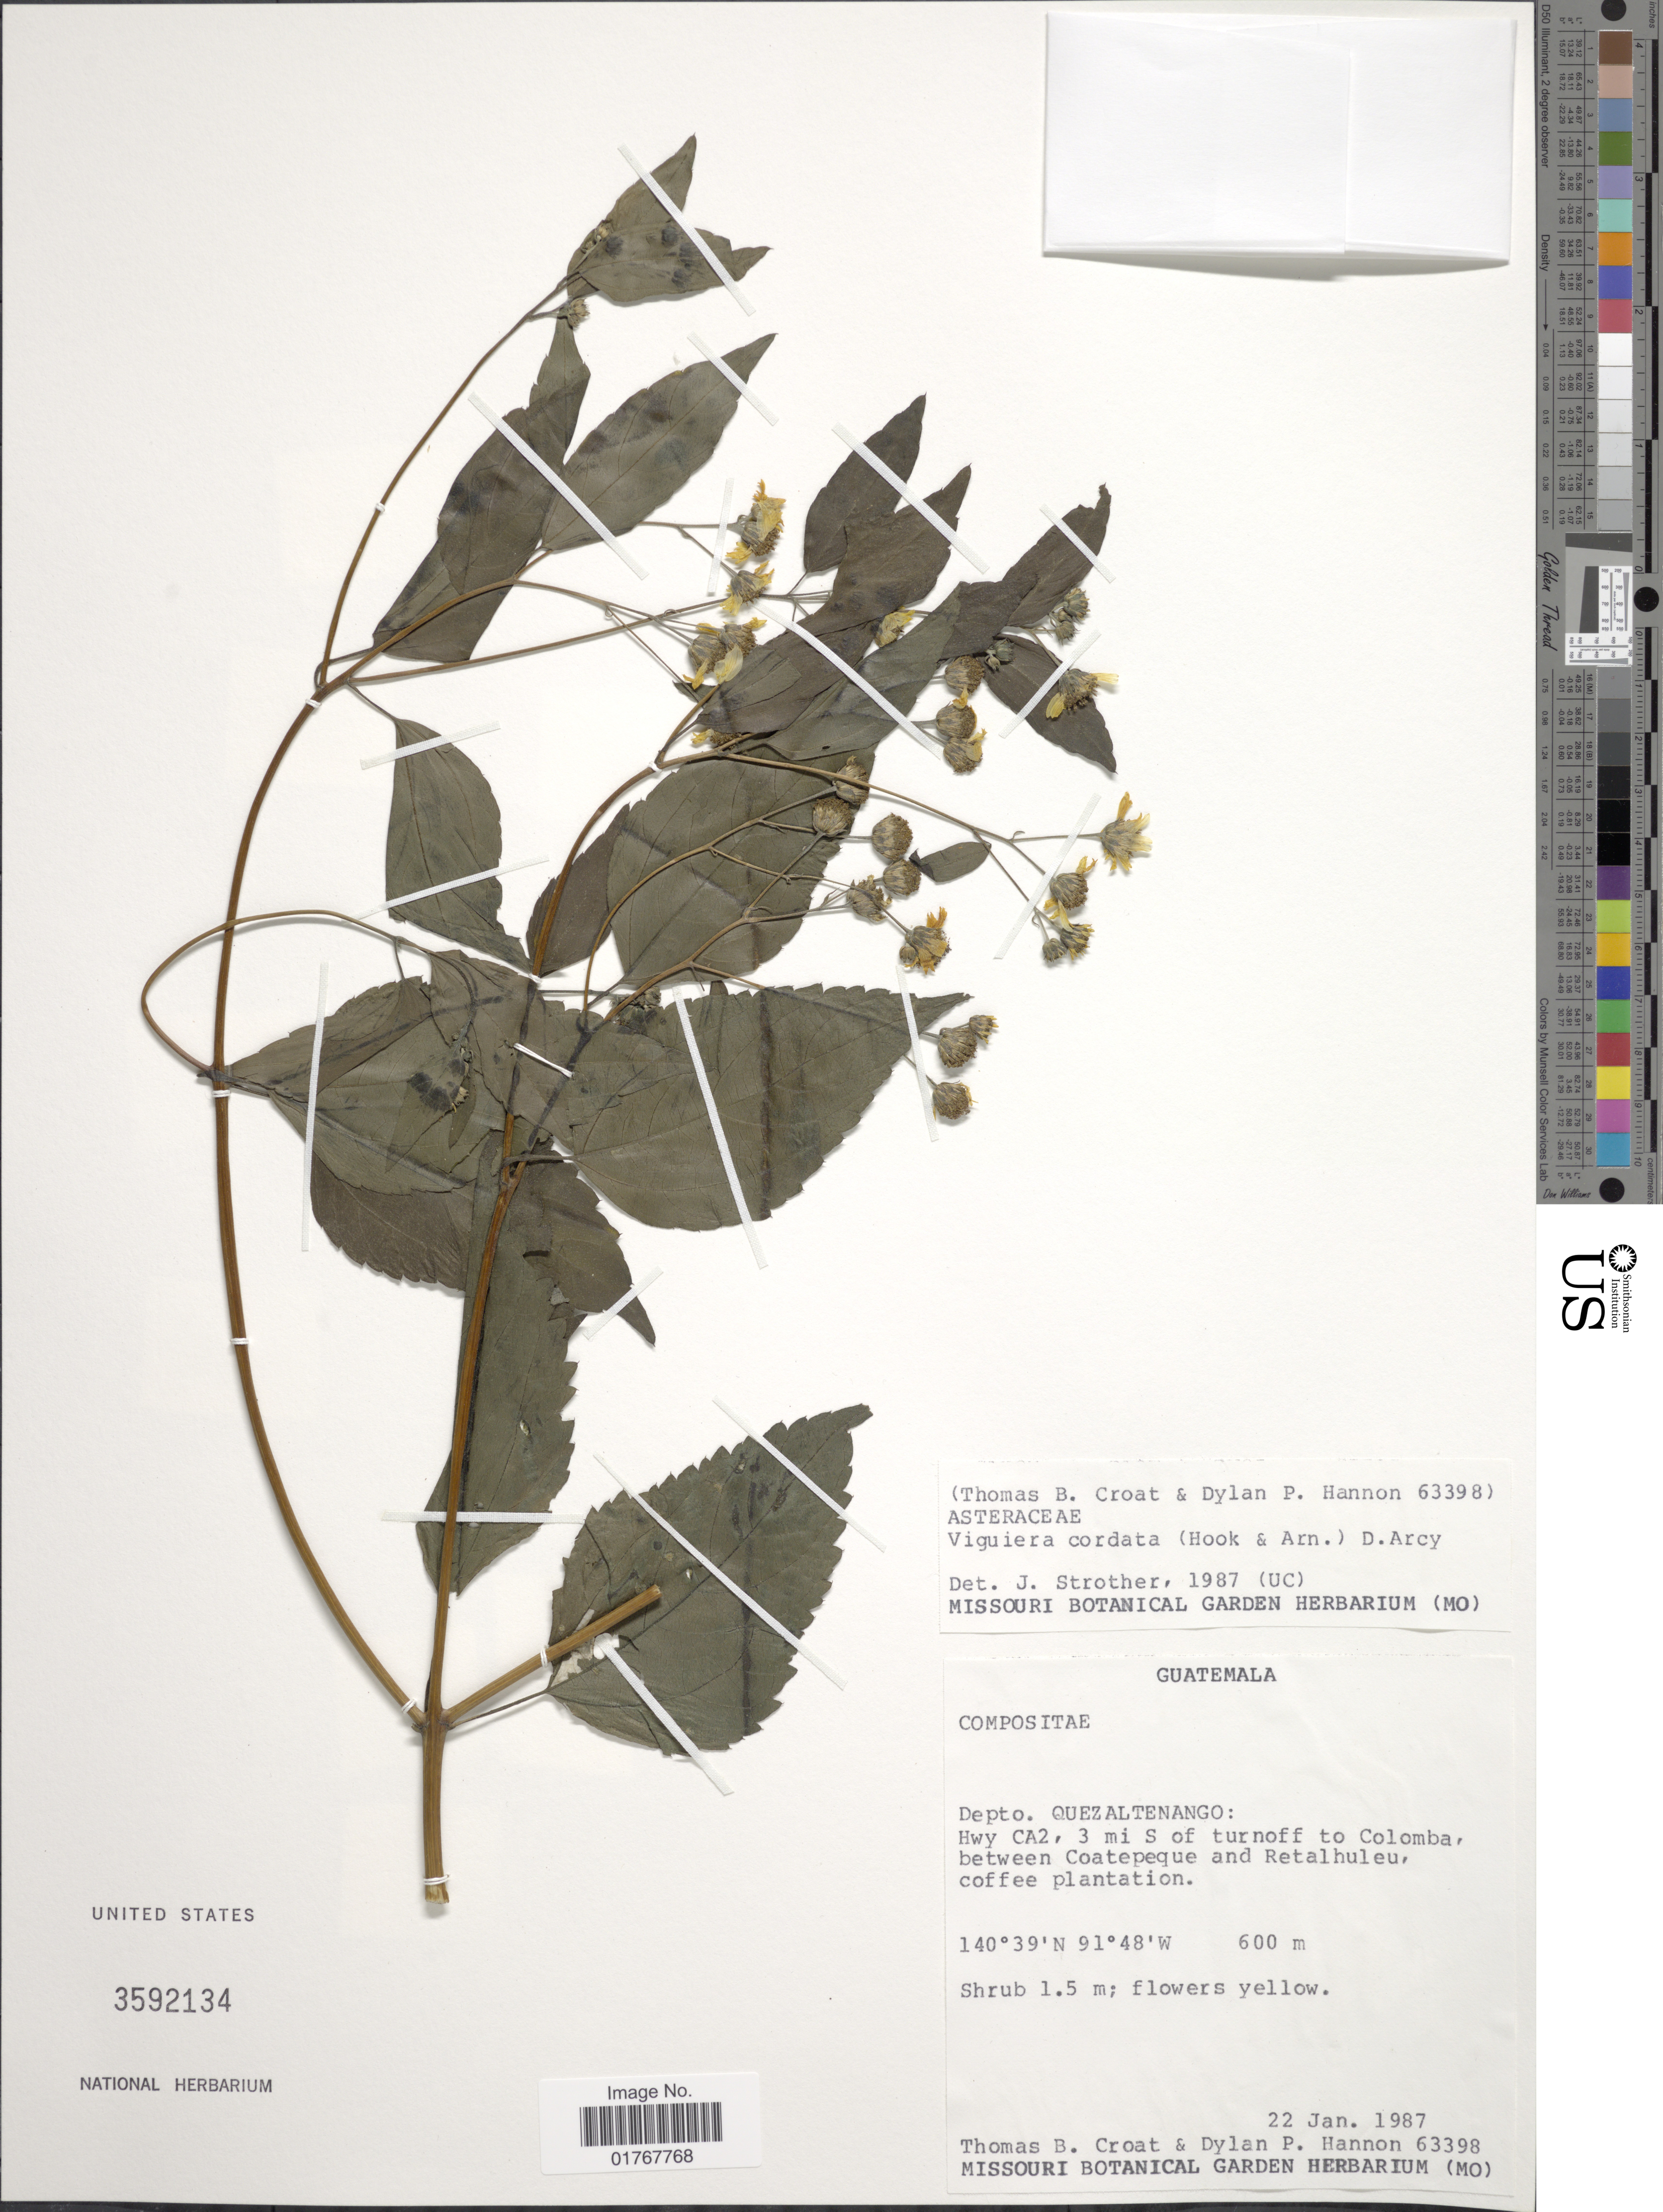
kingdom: Plantae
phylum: Tracheophyta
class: Magnoliopsida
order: Asterales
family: Asteraceae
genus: Viguiera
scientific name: Viguiera cordata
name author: (Hook. & Arn.) D'Arcy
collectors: T. B. Croat & D. Hannon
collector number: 63398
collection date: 1987-01-22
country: Guatemala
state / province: Quetzaltenango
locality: Hwy CA2, 3 mi S of turnoff to Colomba, between Coatepeque and Retalhuleu, coffee plantation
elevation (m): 600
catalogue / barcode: US 3592134